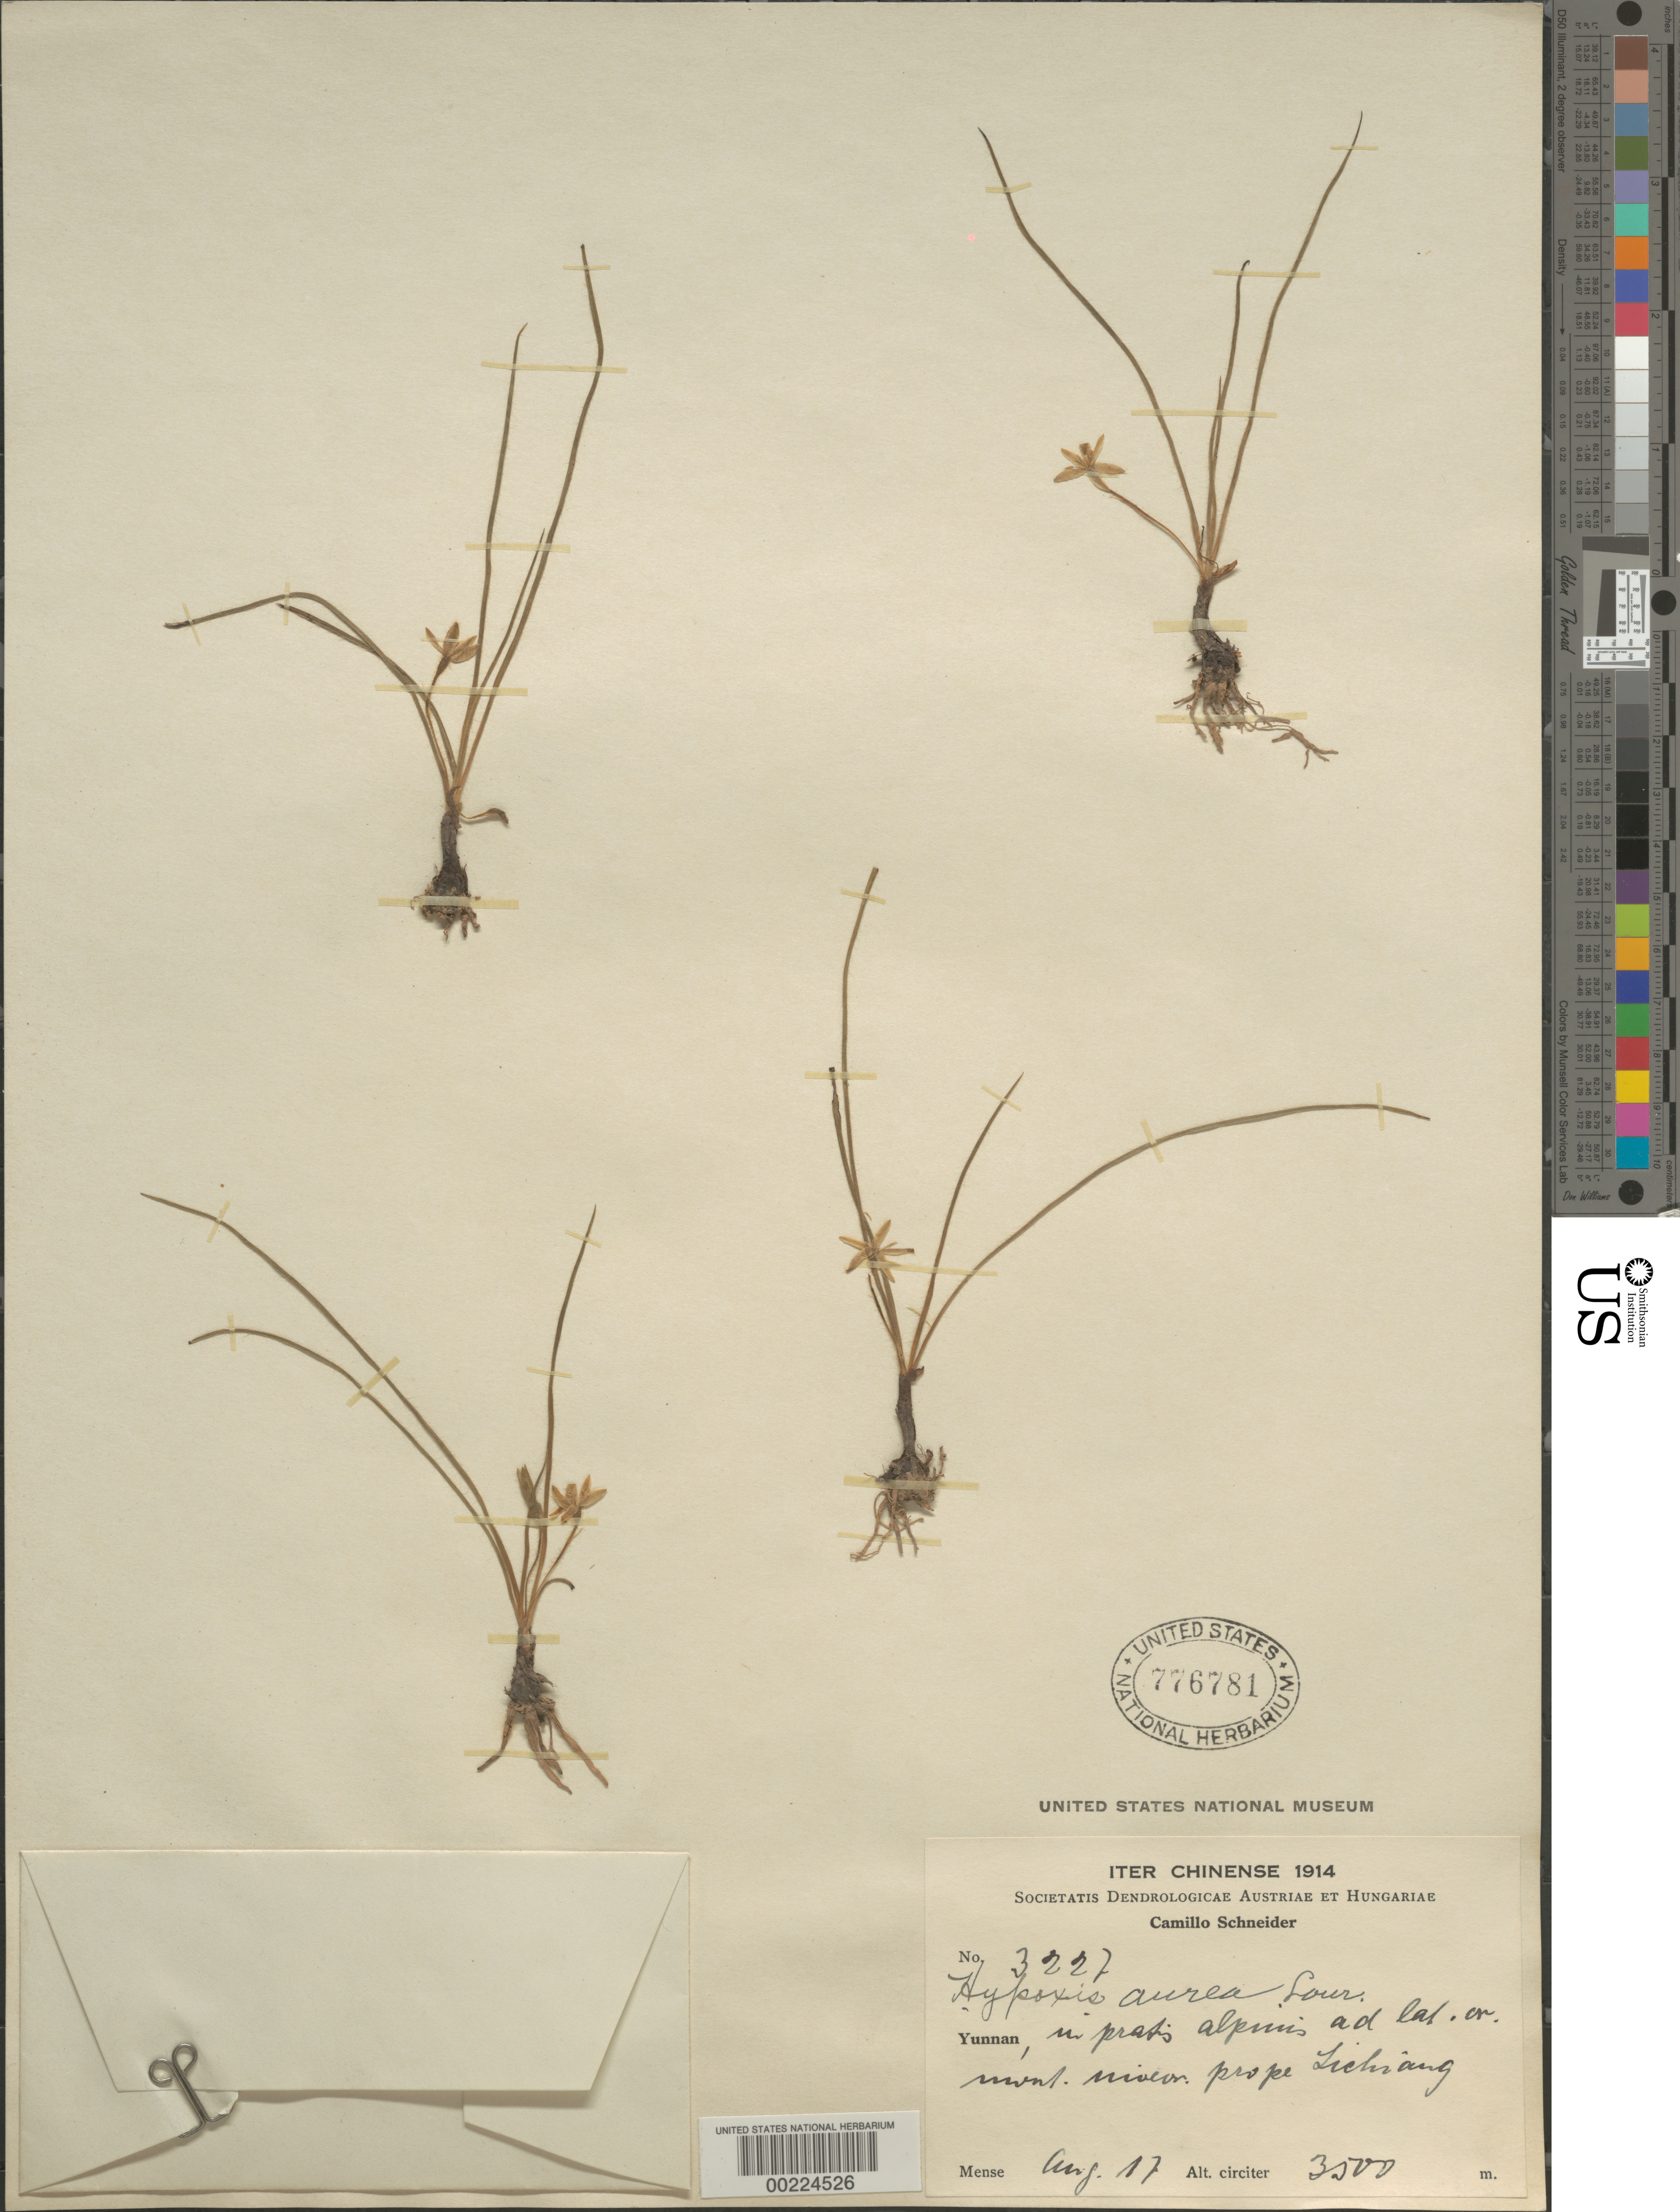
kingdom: Plantae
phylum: Tracheophyta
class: Liliopsida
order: Asparagales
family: Hypoxidaceae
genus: Hypoxis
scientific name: Hypoxis aurea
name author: Lour.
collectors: C. K. Schneider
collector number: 3227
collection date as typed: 17 Aug 1914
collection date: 1914-08-17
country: China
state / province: Yunnan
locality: Near lichiang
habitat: Meadow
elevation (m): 3500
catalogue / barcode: US 776781